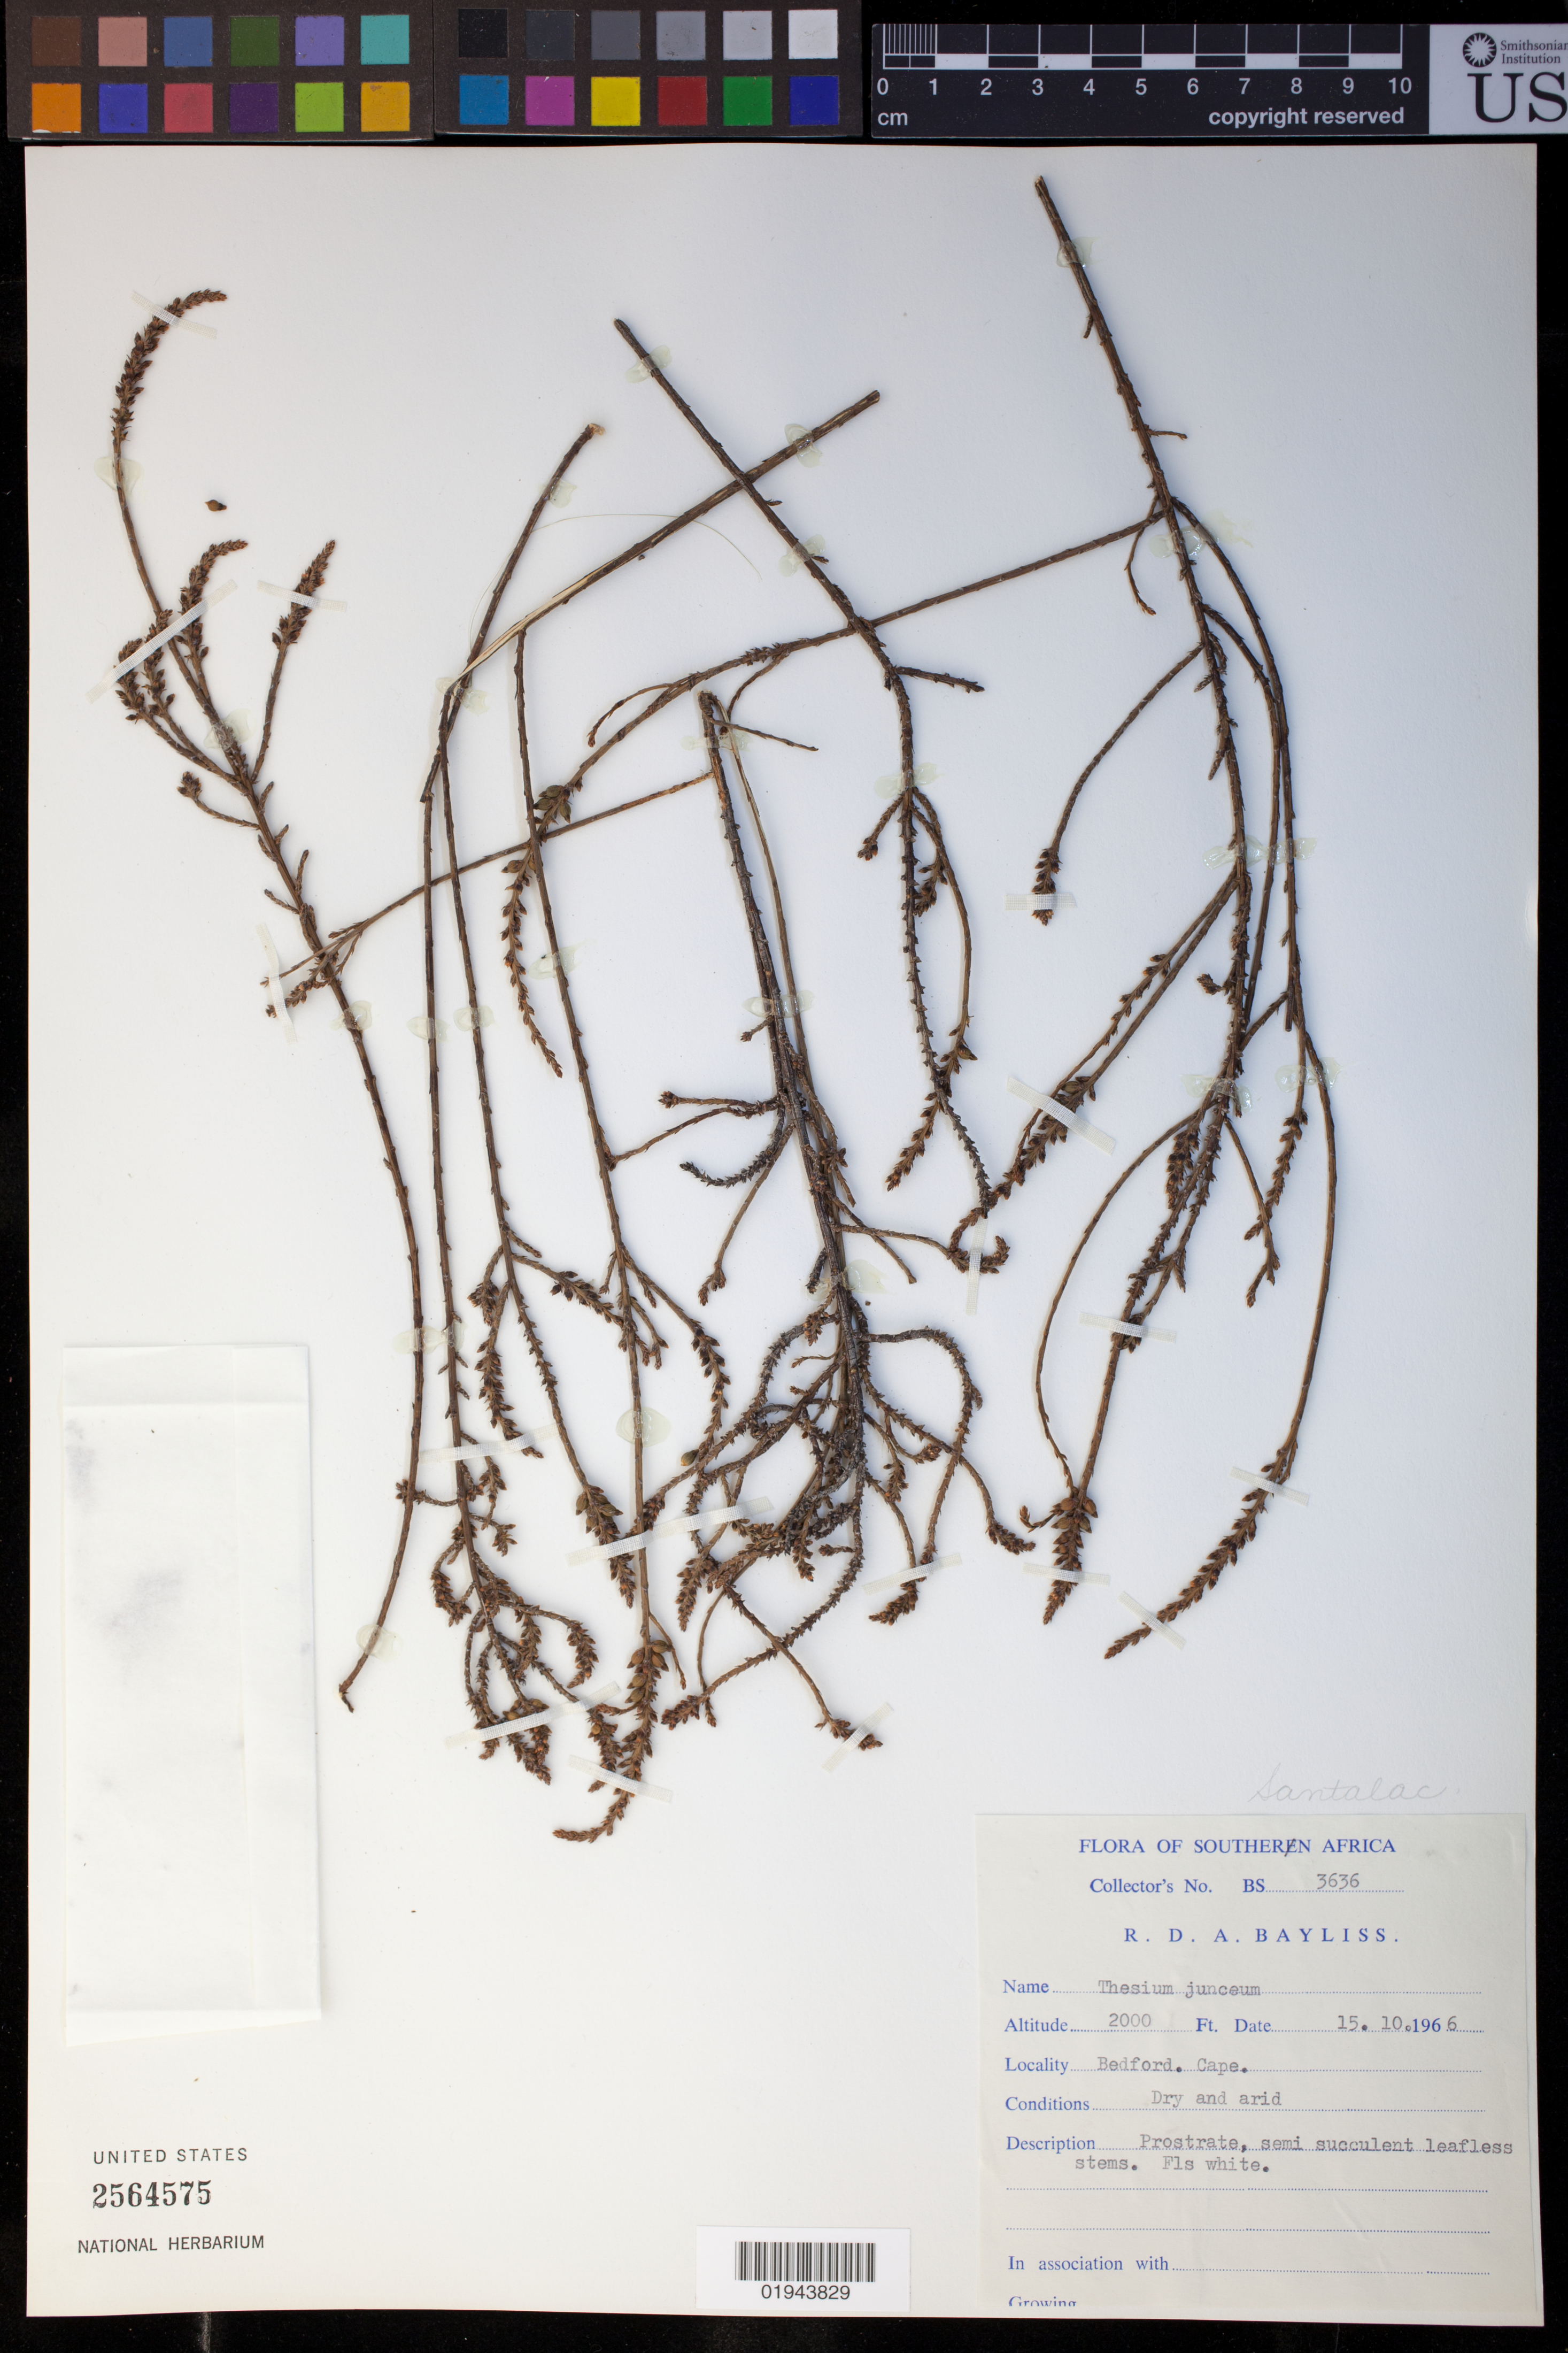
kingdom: Plantae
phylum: Tracheophyta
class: Magnoliopsida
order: Santalales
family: Thesiaceae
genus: Thesium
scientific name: Thesium junceum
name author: Bernh. ex Krauss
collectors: R. Bayliss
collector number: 3636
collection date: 1966-10-15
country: South Africa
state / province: Eastern Cape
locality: Bedford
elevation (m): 610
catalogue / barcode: US 2564575